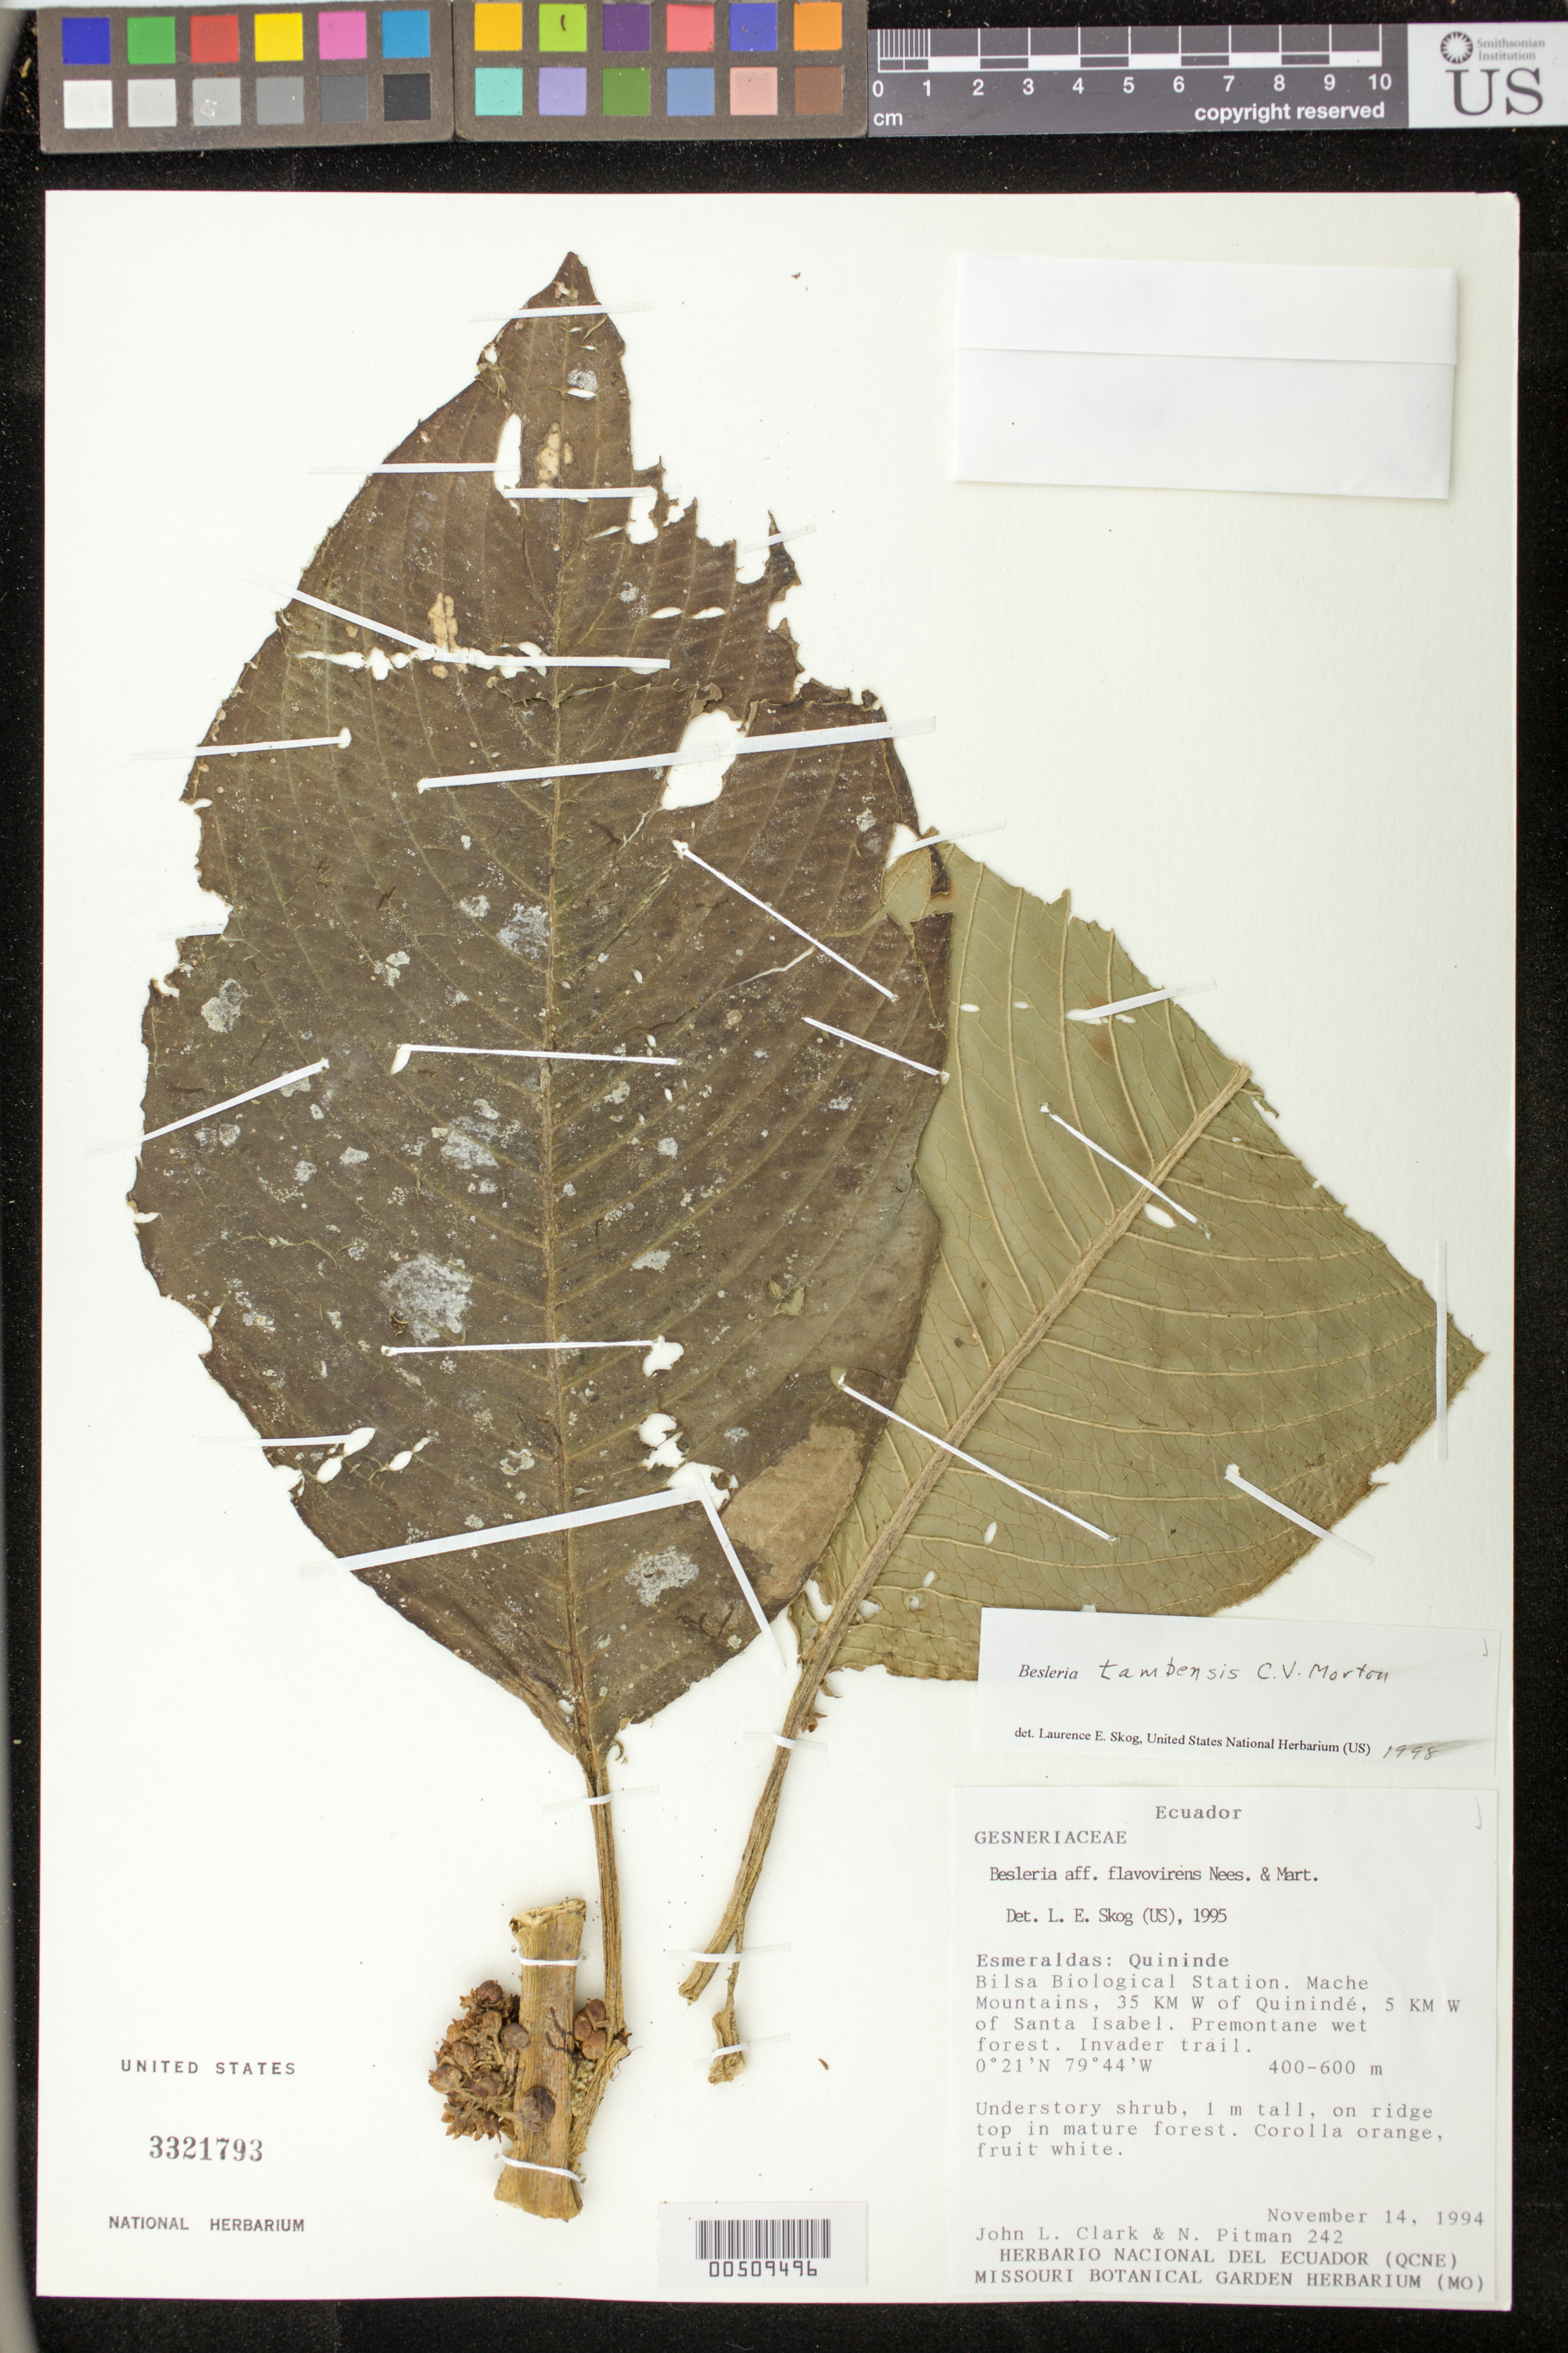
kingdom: Plantae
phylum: Tracheophyta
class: Magnoliopsida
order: Lamiales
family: Gesneriaceae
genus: Besleria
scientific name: Besleria tambensis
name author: C.V. Morton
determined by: Skog, Laurence E.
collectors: J. L. Clark & N. Pitman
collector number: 242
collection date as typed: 14 Nov 1994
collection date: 1994-11-14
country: Ecuador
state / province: Esmeraldas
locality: Quininde, Bilsa Biological Station, Mache Mountains, 35 km W of Quinindé, 5 km W of Santa Isabel; Invader Trail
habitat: Mature premontane wet forest; on ridge top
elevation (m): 400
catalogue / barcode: US 3321793